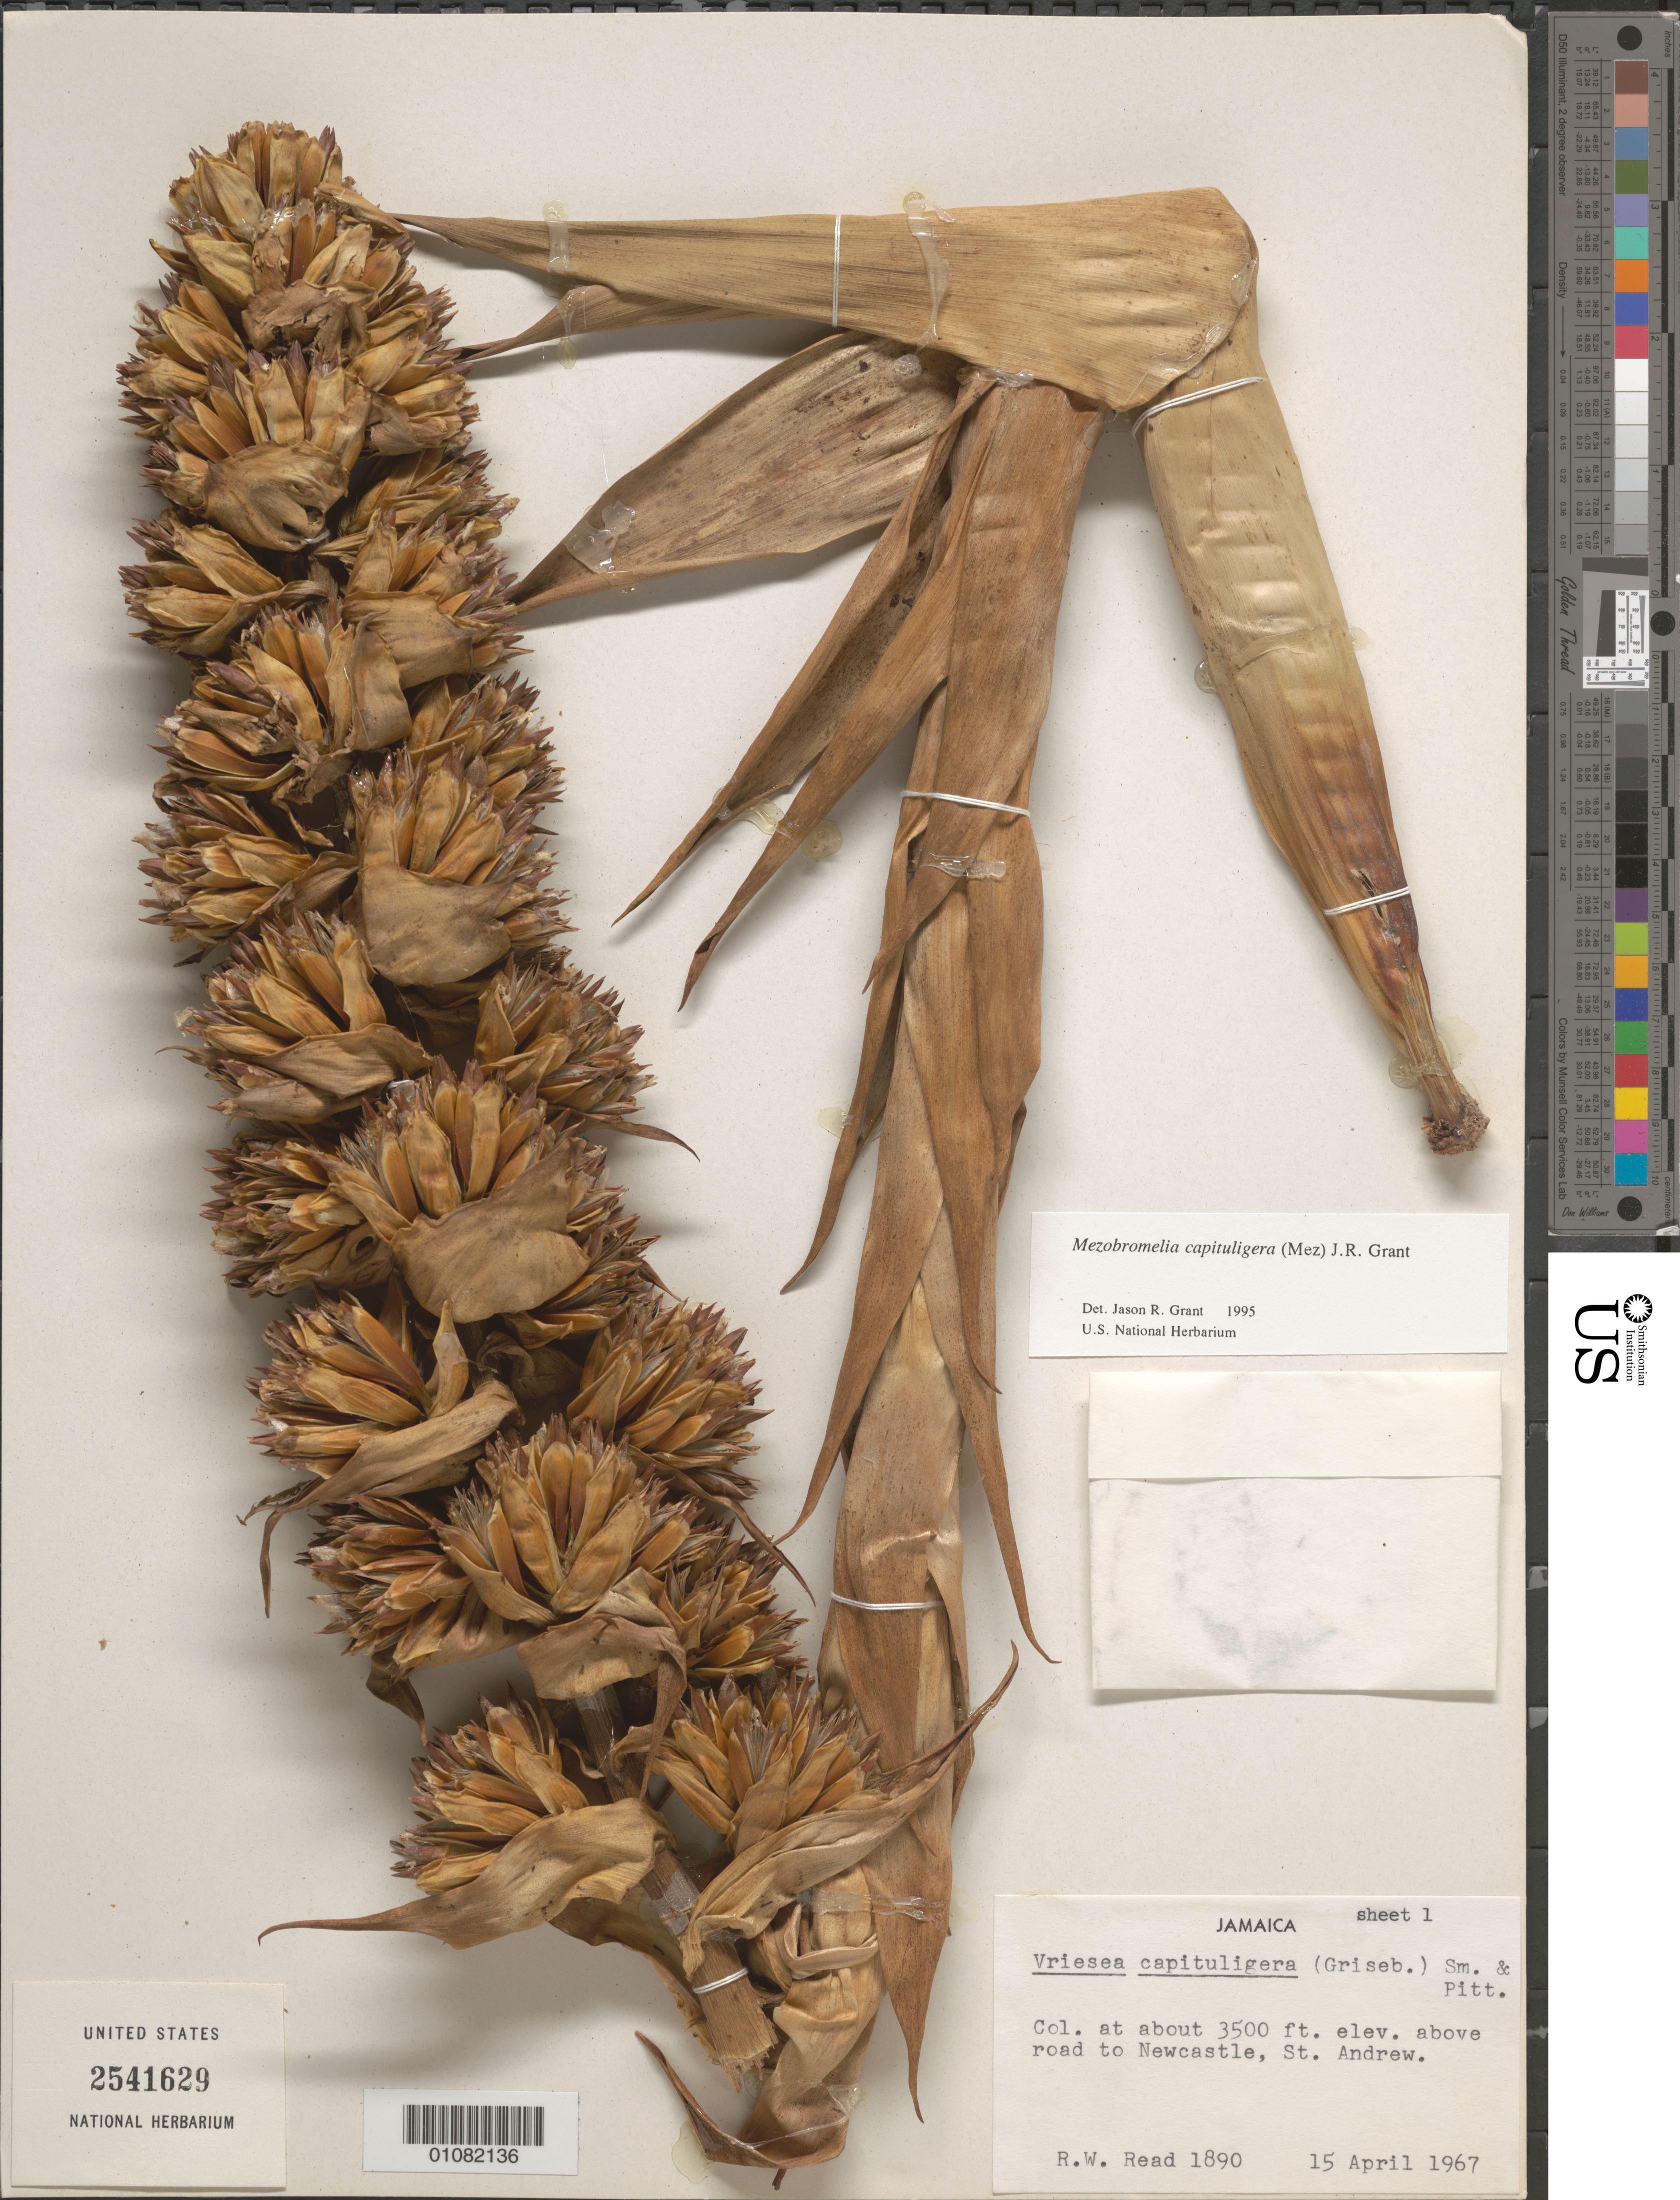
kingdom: Plantae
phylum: Tracheophyta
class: Liliopsida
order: Poales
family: Bromeliaceae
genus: Mezobromelia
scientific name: Mezobromelia capituligera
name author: (Griseb.) J.R. Grant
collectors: R. W. Read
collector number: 1890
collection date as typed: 15 Apr 1967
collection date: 1967-04-15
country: Jamaica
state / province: Saint Andrew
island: Jamaica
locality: above road to Newcastle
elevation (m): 1067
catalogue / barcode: US 2541629